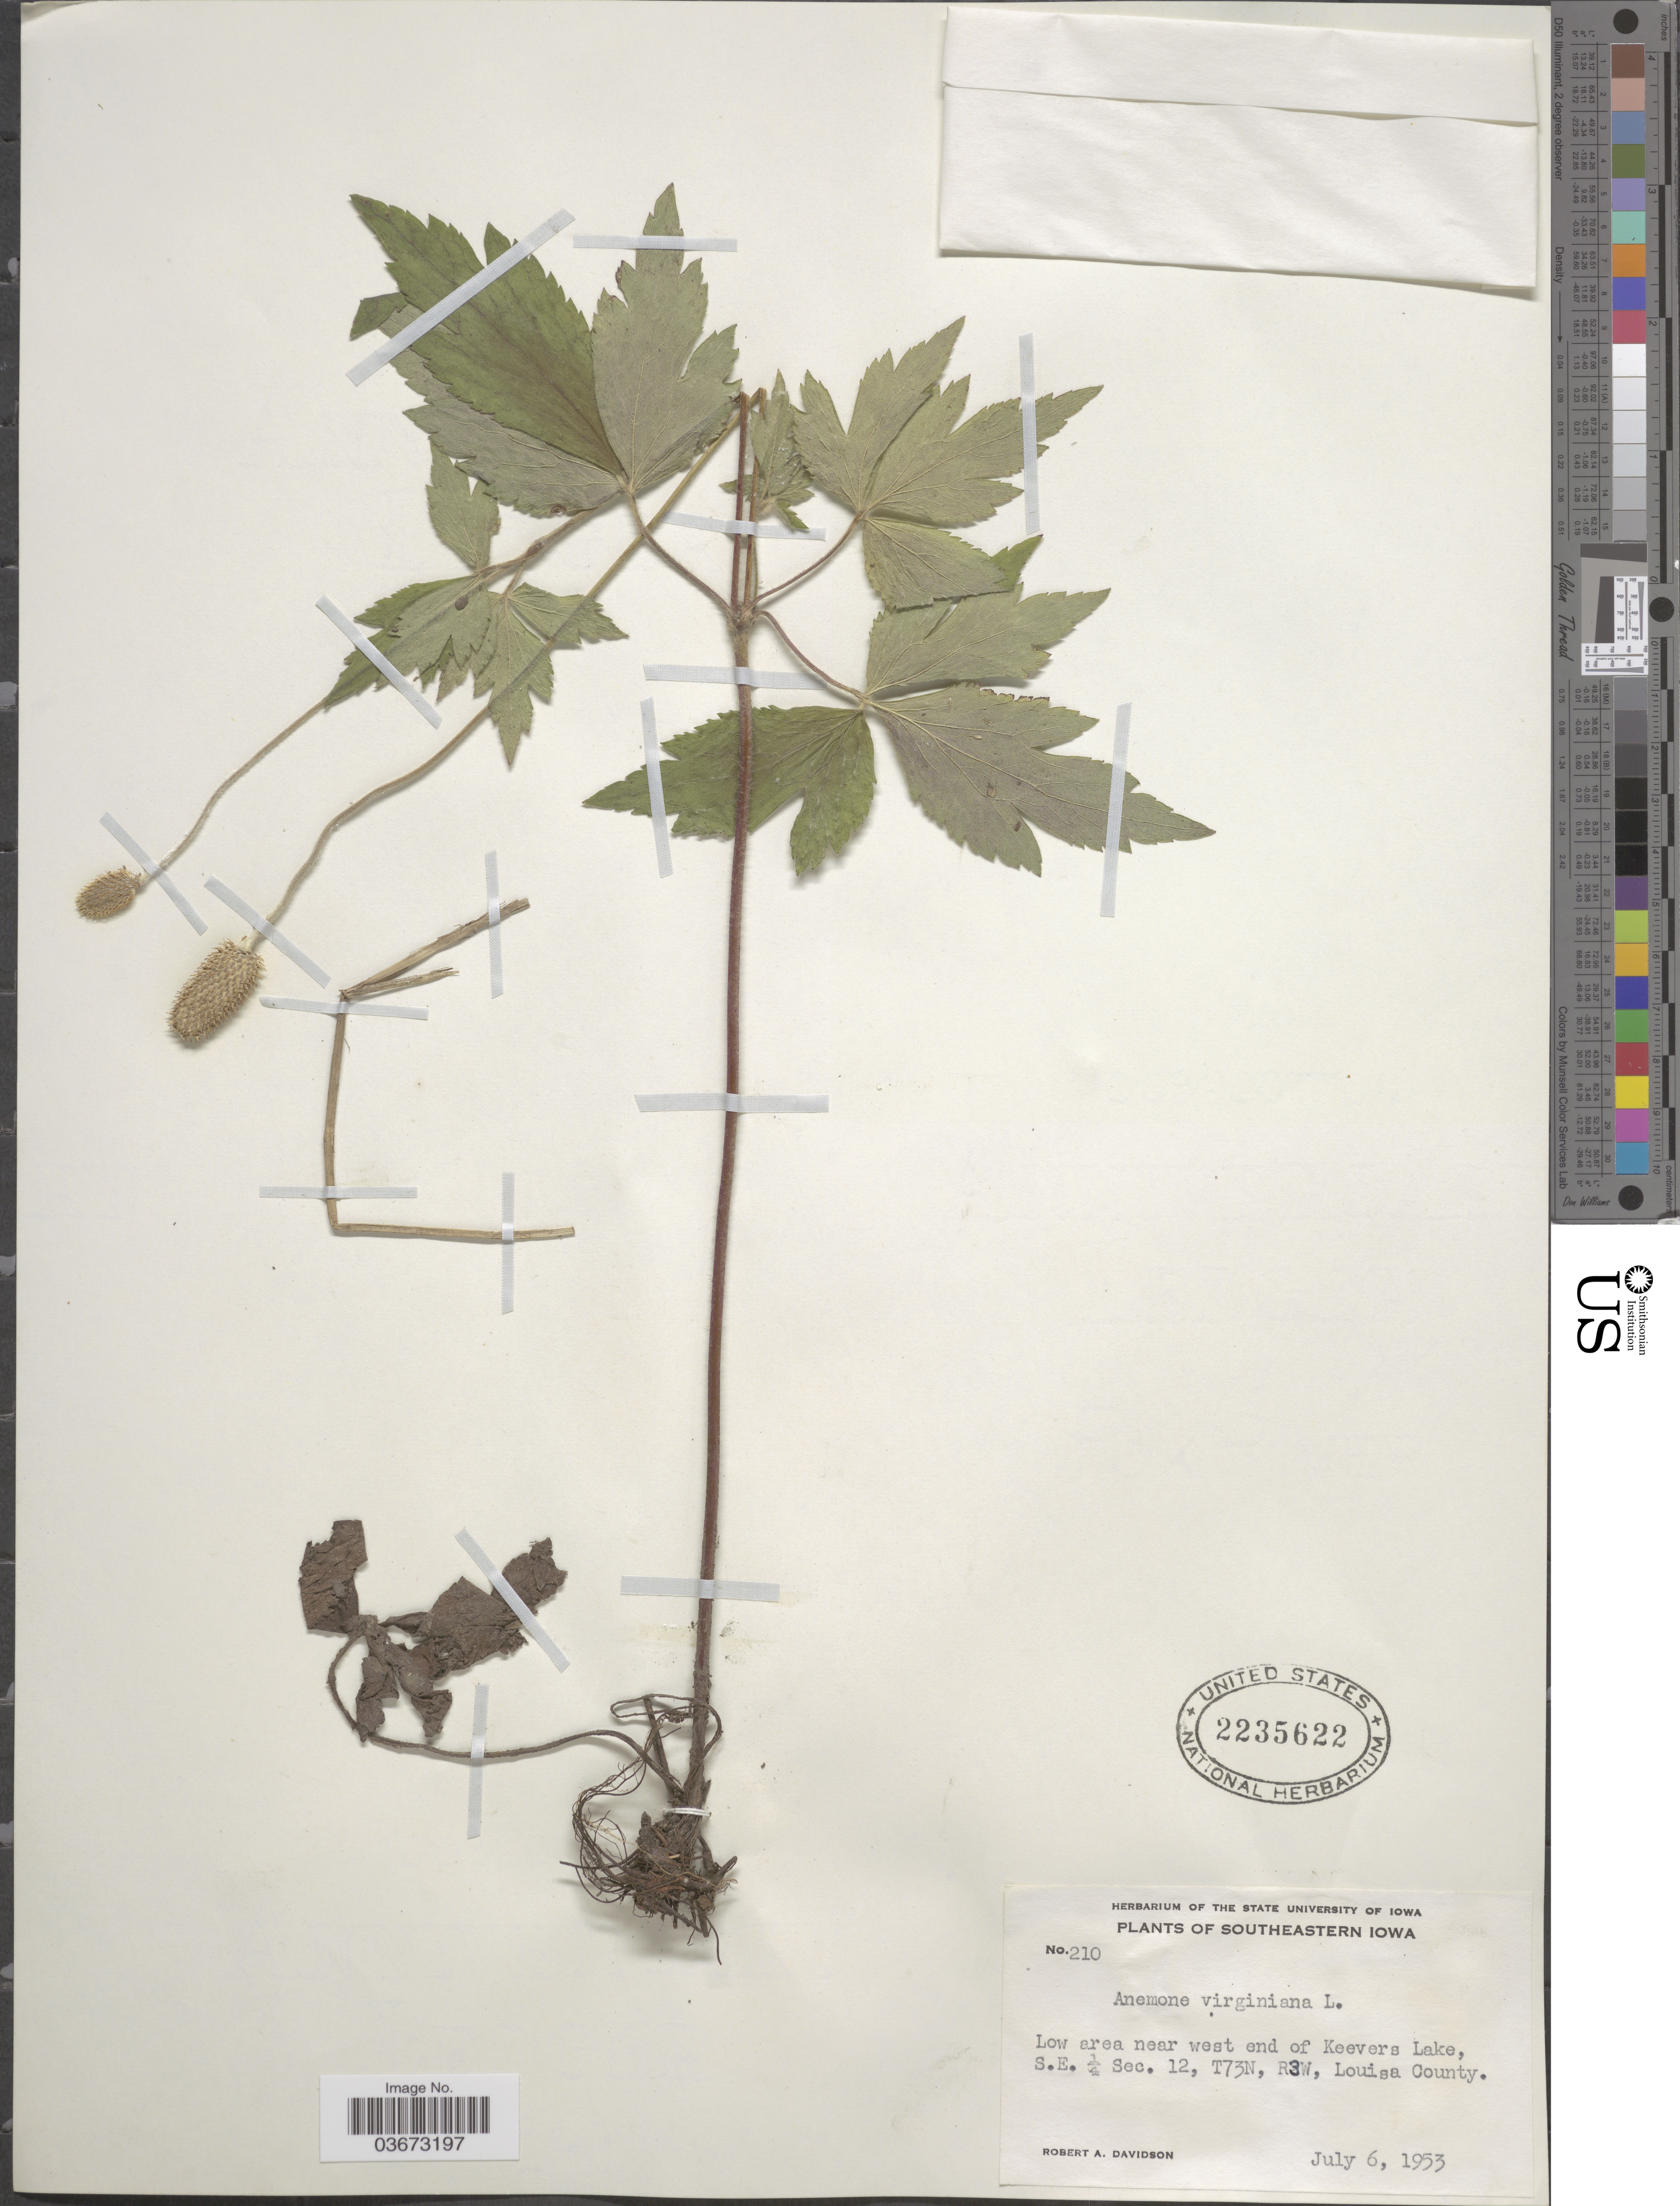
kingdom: Plantae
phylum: Tracheophyta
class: Magnoliopsida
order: Ranunculales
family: Ranunculaceae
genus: Anemone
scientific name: Anemone virginiana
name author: L.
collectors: R. A. Davidson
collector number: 210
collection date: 1953-07-06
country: United States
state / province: Iowa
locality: Southeastern Iowa. Low area near west end of Keevers Lake, S. E. ¼ Sec. 12, T73N, R3W, Louisa County.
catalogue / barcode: US 2235622